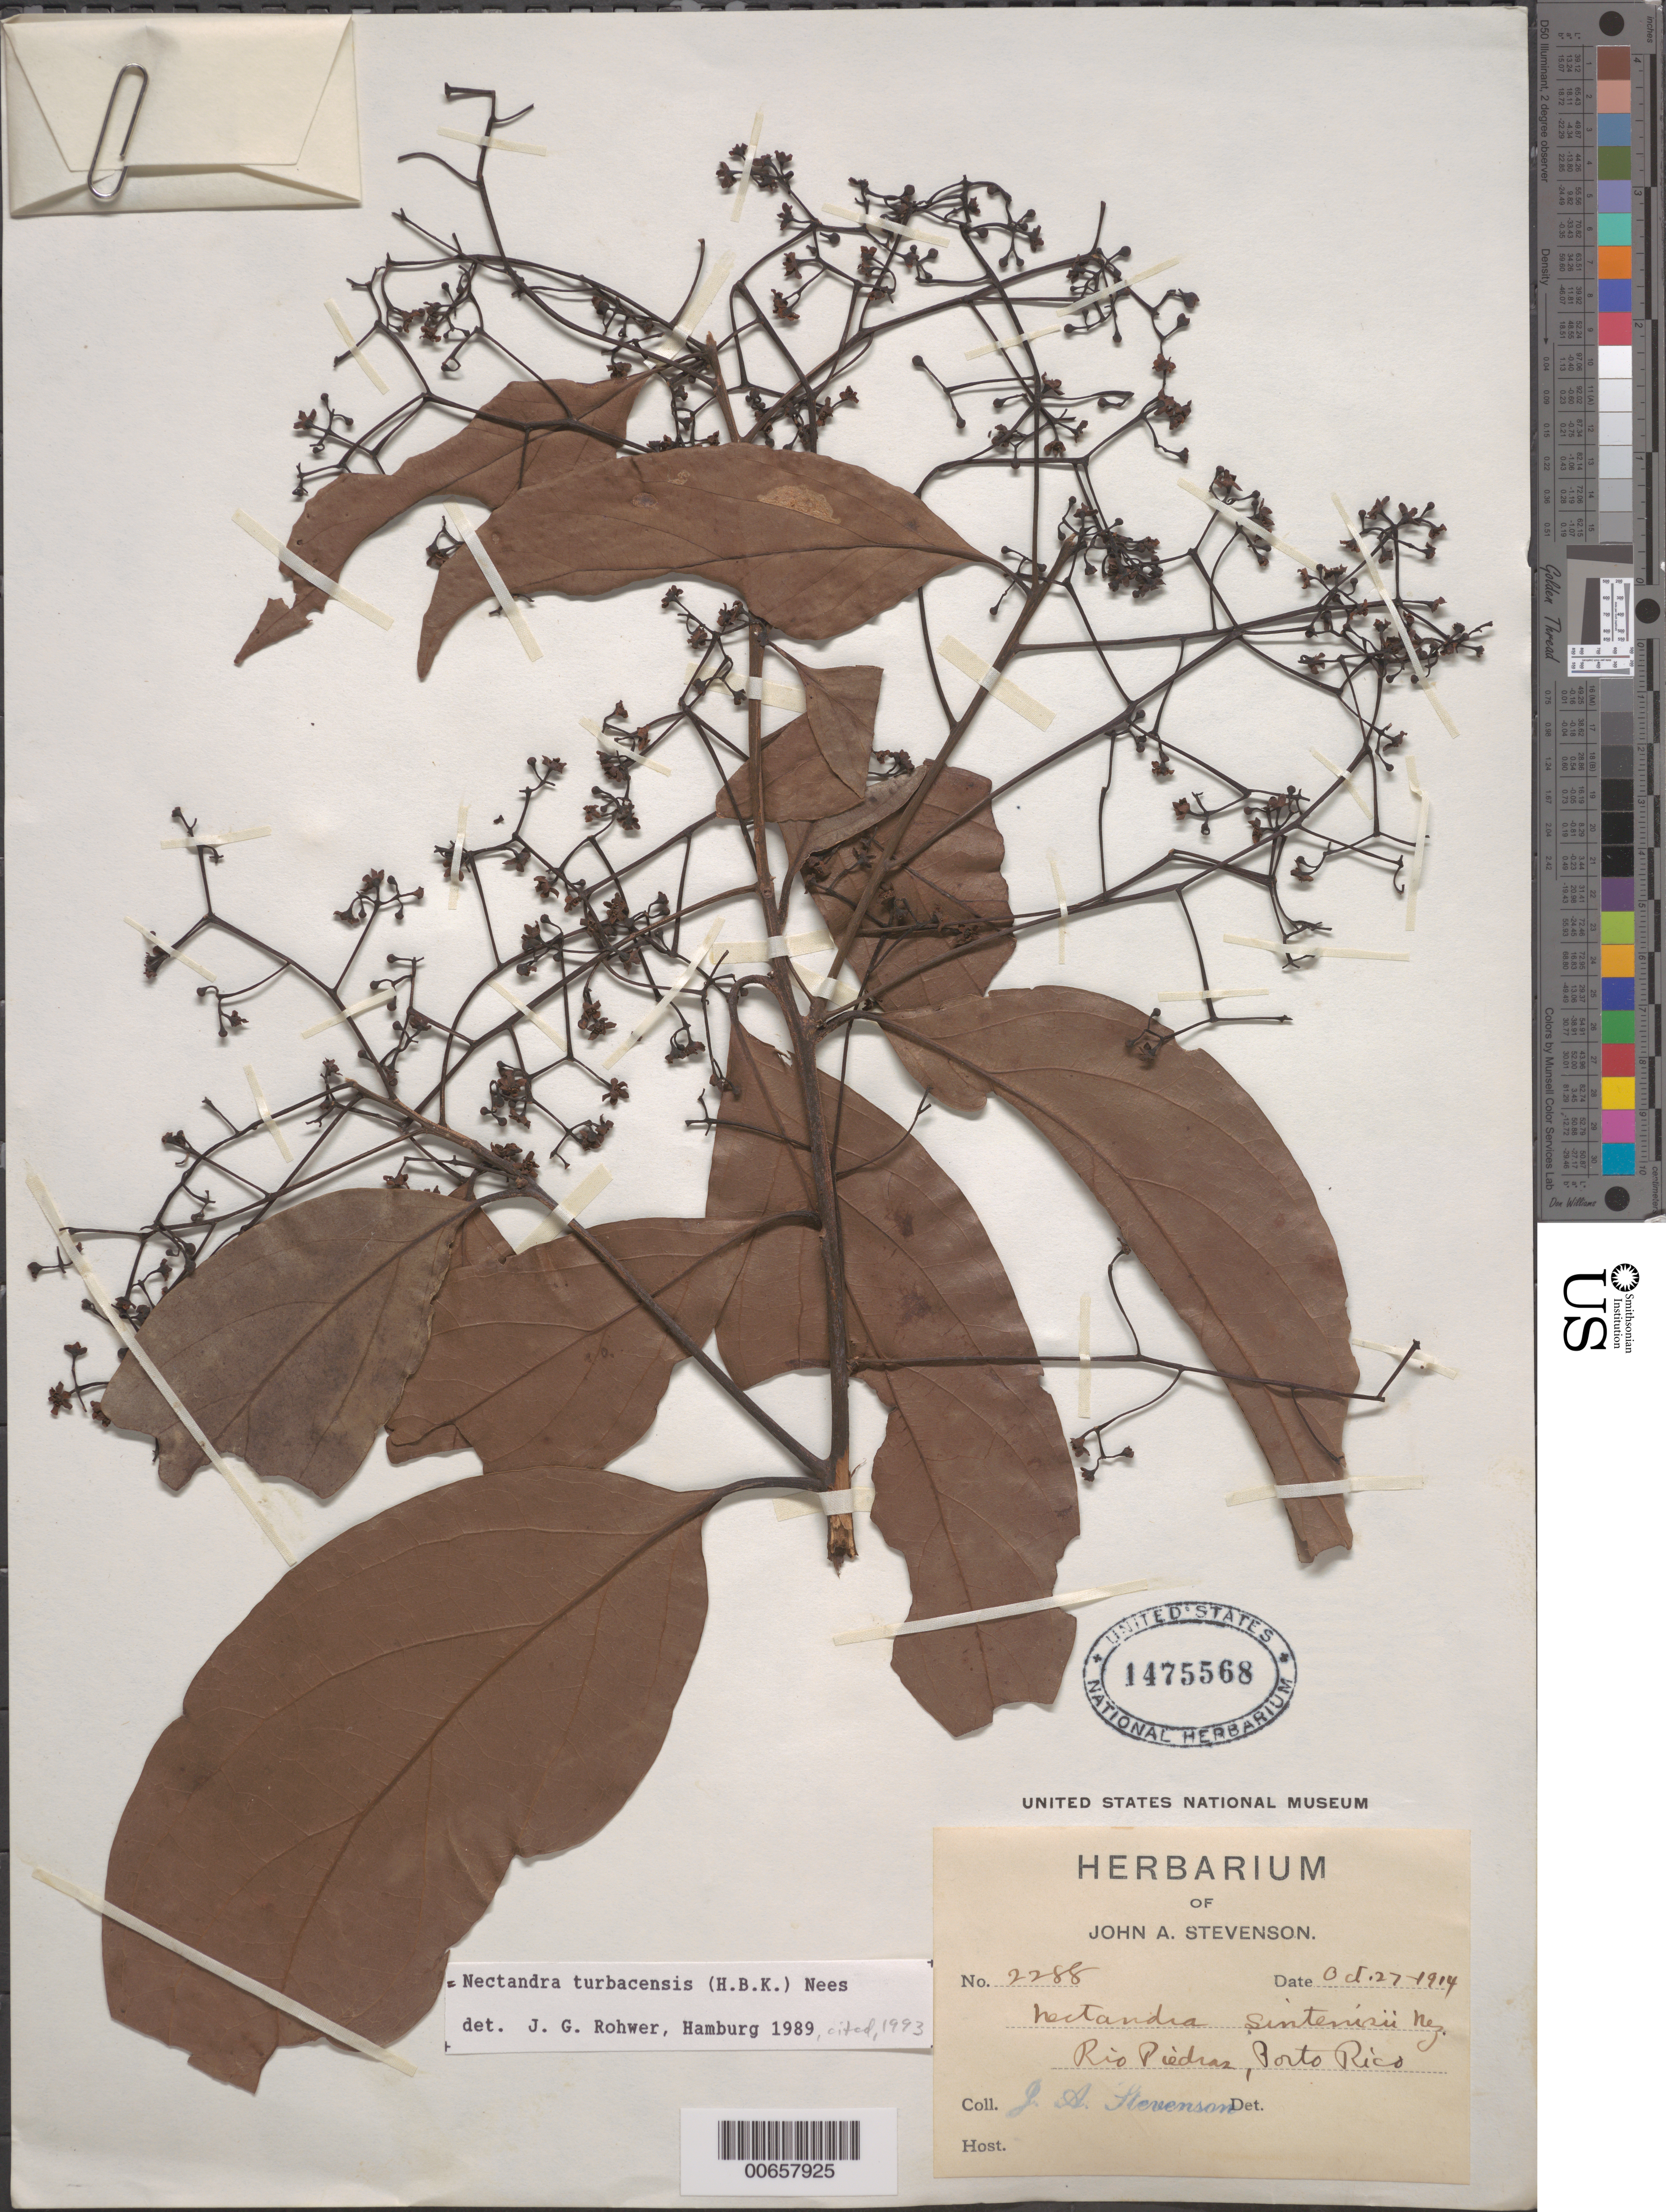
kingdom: Plantae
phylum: Tracheophyta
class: Magnoliopsida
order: Laurales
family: Lauraceae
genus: Nectandra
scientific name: Nectandra turbacensis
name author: (Kunth) Nees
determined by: Rohwer, J. G.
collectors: J. Stevenson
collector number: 2288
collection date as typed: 27 Oct 1914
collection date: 1914-10-27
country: Puerto Rico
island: Greater Antilles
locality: Rio Piedras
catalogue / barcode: US 1475568